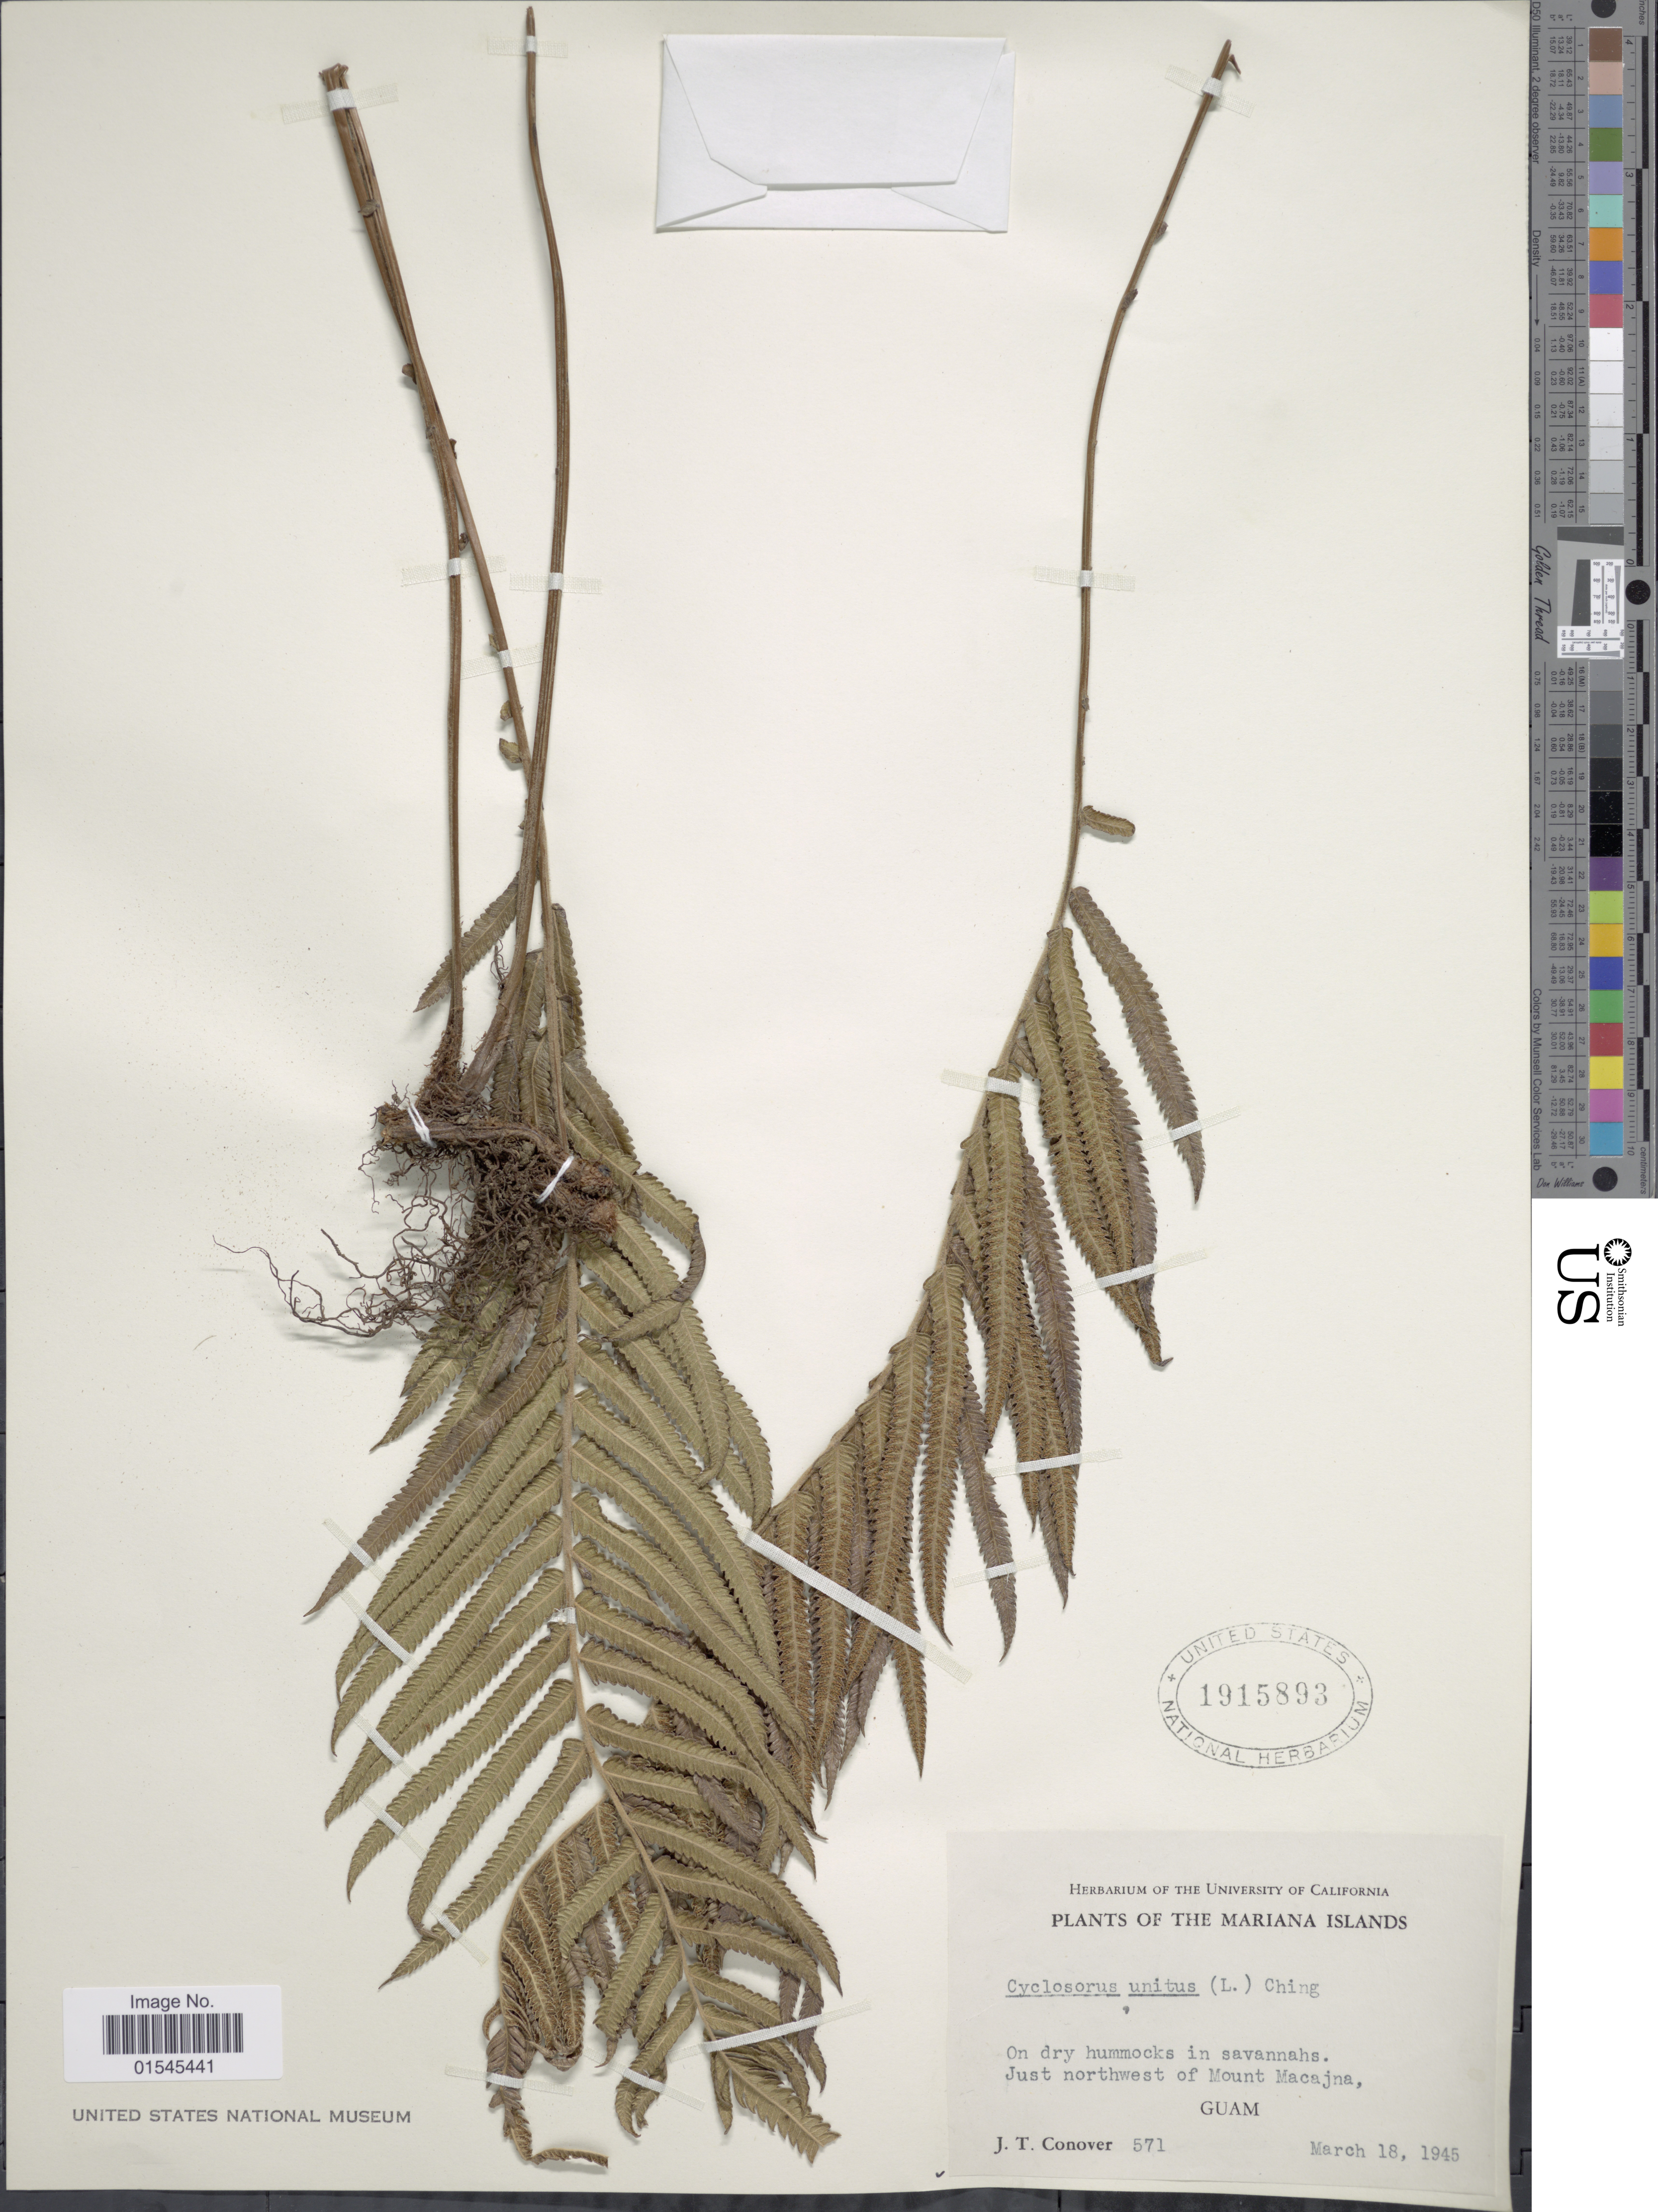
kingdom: Plantae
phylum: Tracheophyta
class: Polypodiopsida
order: Polypodiales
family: Thelypteridaceae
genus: Sphaerostephanos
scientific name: Sphaerostephanos unitus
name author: (L.) Holttum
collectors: J. T. Conover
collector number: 571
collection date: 1945-03-18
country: Guam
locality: The Marianas Islands. On dry hummocks in savannhs. Just northwest of Mount Macajana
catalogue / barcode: US 1915893